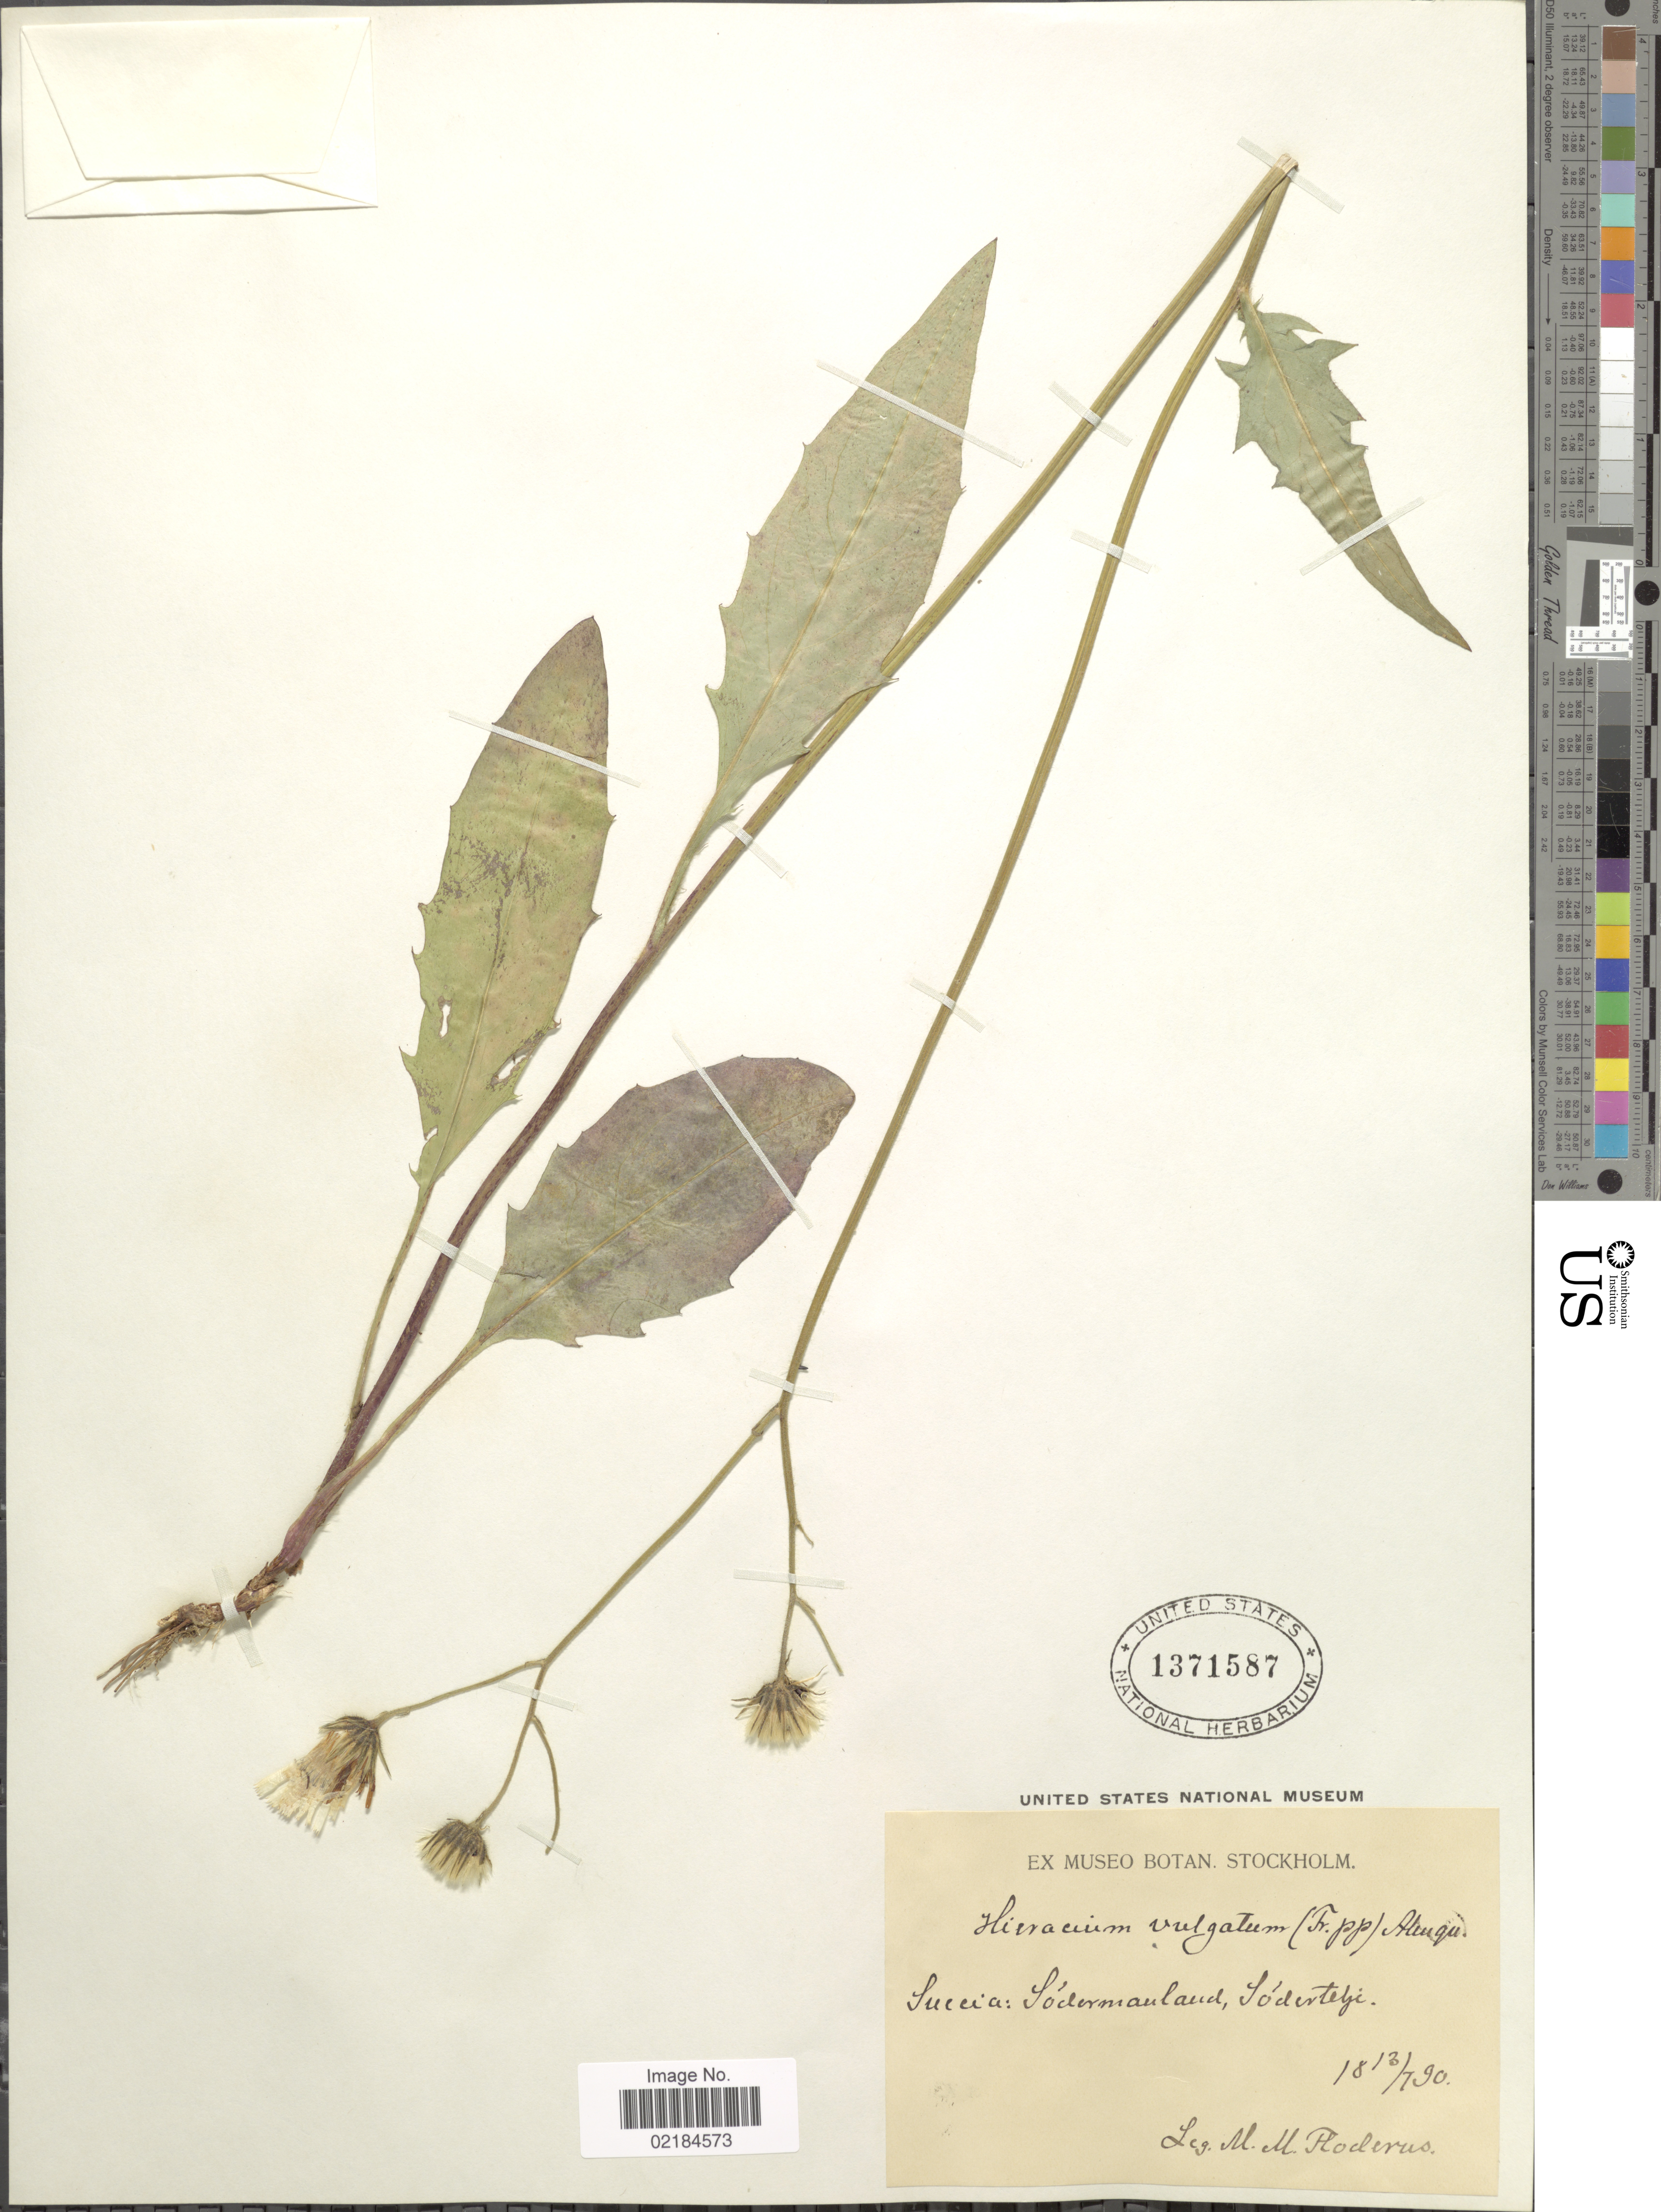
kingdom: Plantae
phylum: Tracheophyta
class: Magnoliopsida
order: Asterales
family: Asteraceae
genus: Hieracium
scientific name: Hieracium lachenalii subsp. cruenifolium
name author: (Dahlst. & Lübeck) Zahn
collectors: M. Floderus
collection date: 1890-07-13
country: Sweden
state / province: Sodermanland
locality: Suecia: Sodermanland, Sodertelje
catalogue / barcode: US 1371587